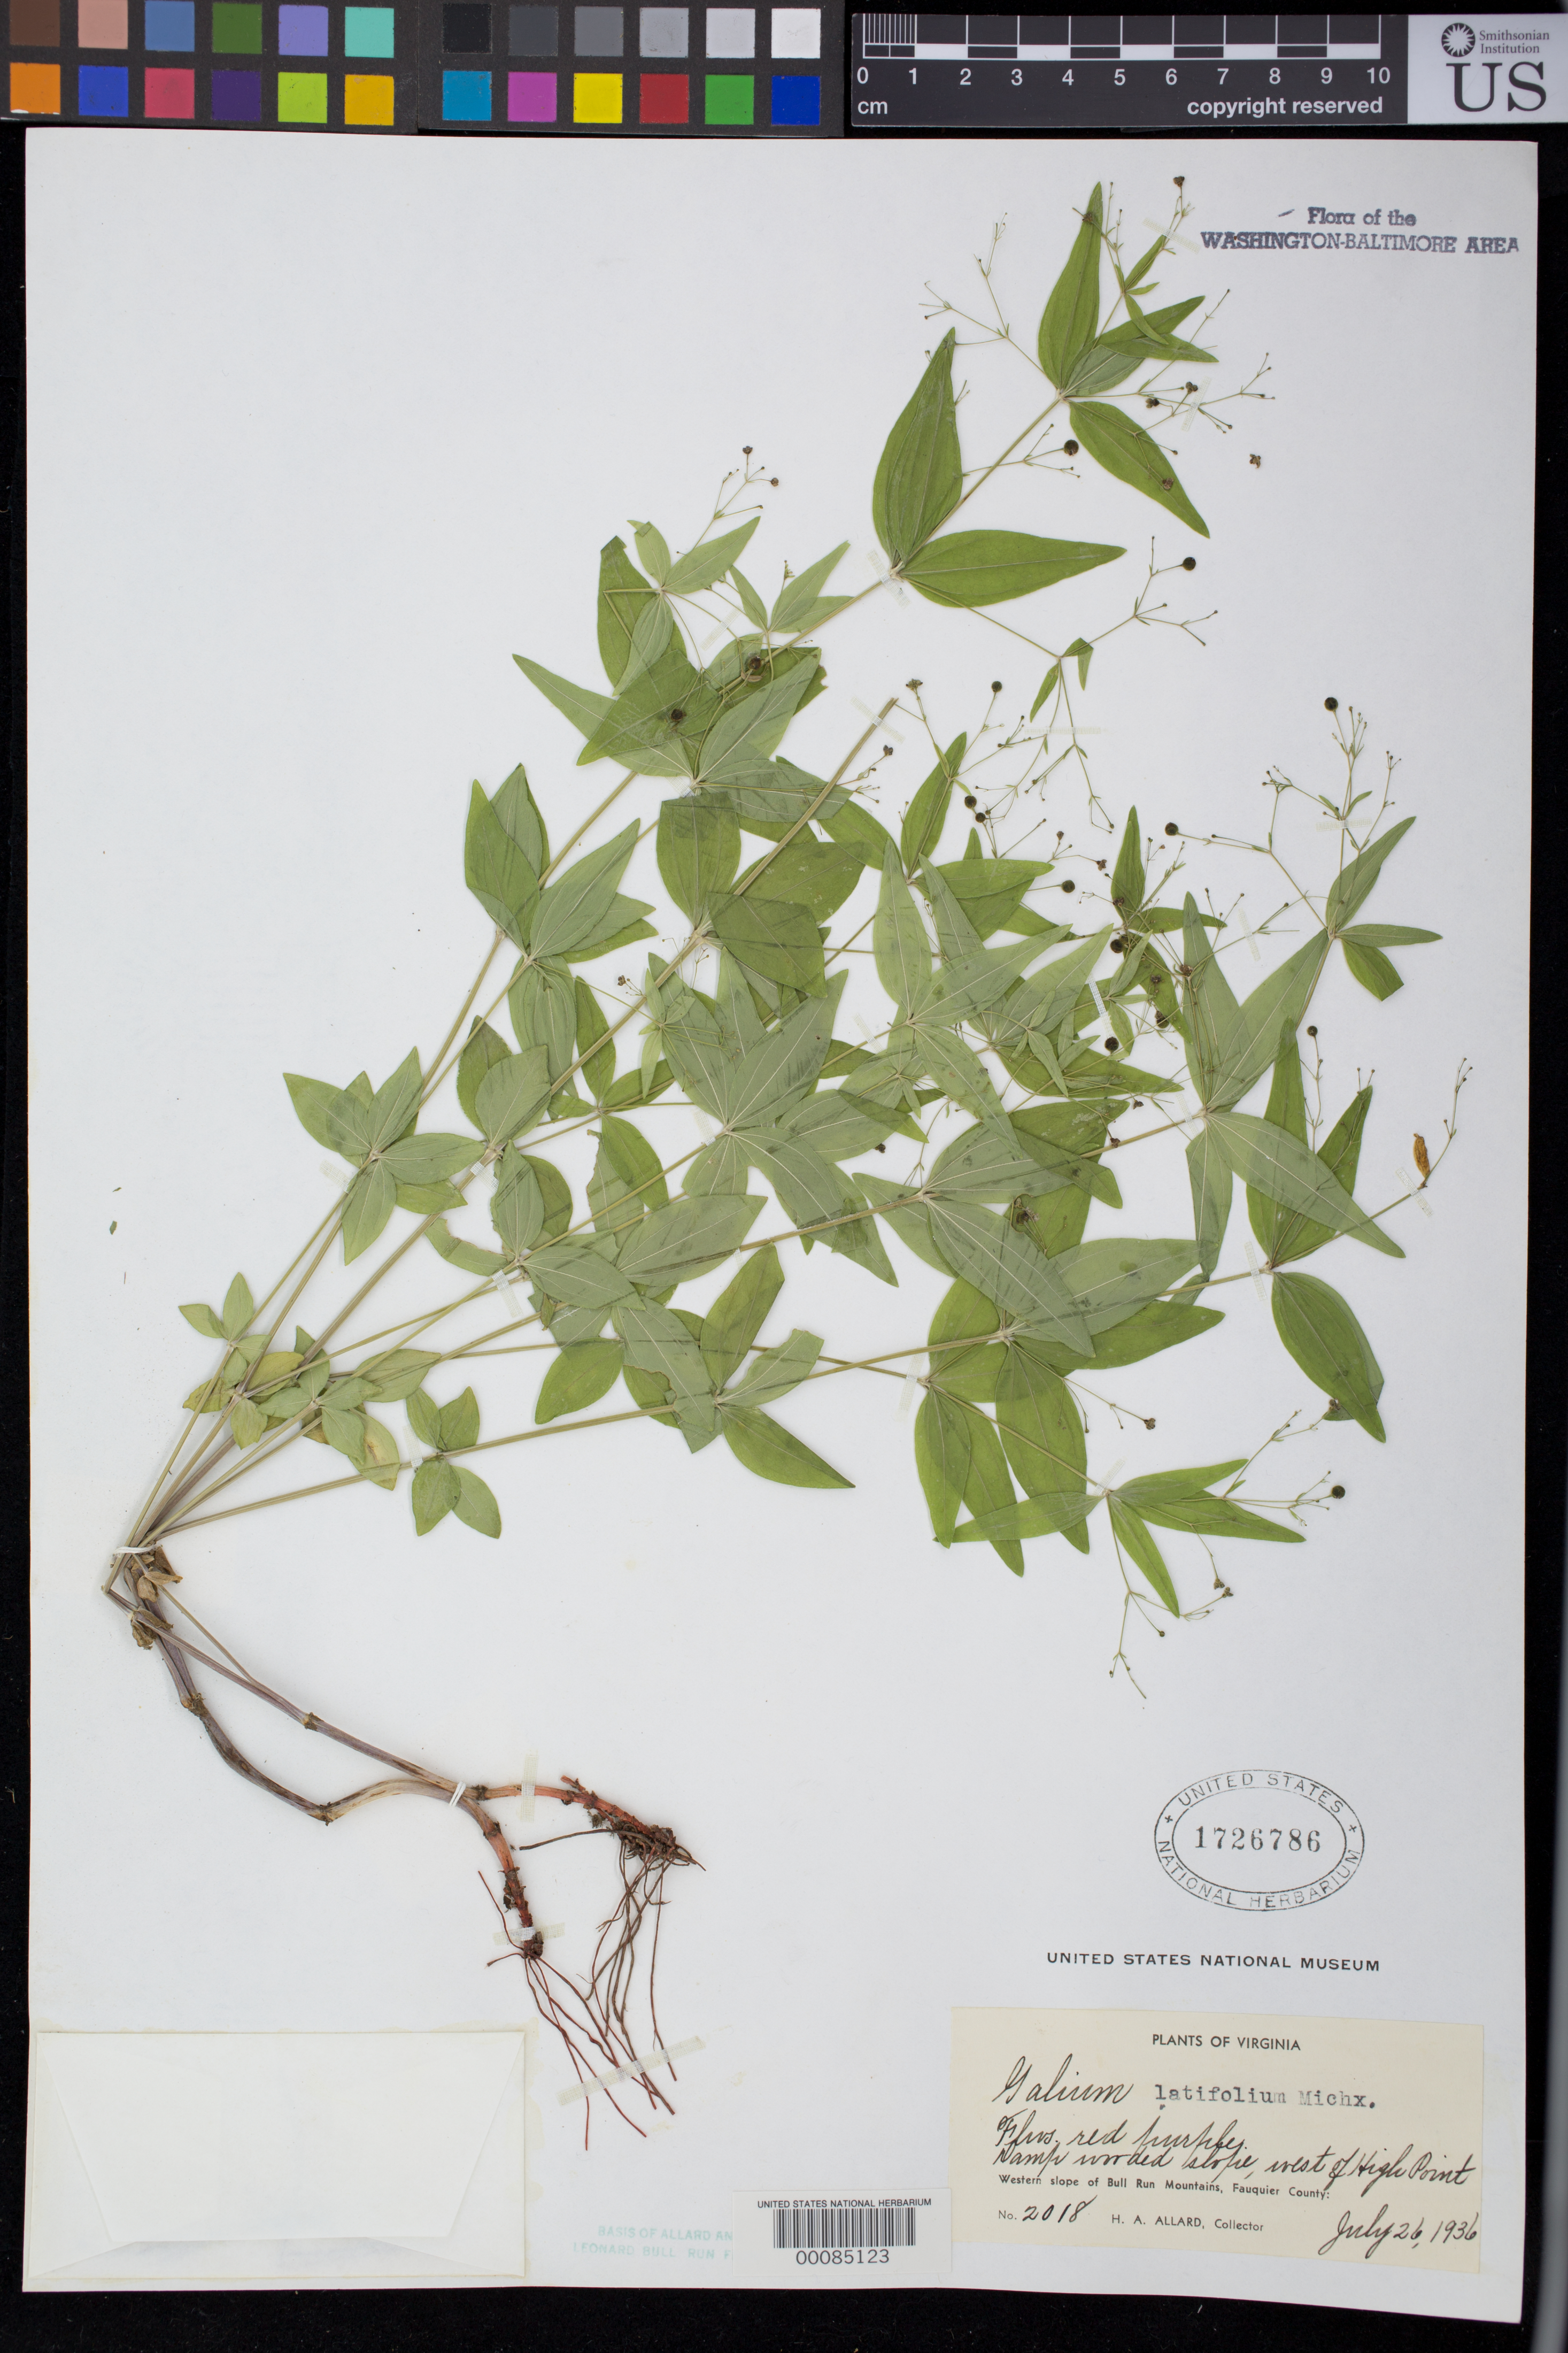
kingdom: Plantae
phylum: Tracheophyta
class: Magnoliopsida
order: Gentianales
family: Rubiaceae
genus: Galium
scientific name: Galium latifolium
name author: Michx.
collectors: H. A. Allard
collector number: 2018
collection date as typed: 26 Jul 1936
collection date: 1936-07-26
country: United States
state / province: Virginia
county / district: Fauquier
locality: High Point, west slope of Bull Run Mts.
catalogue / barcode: US 1726786